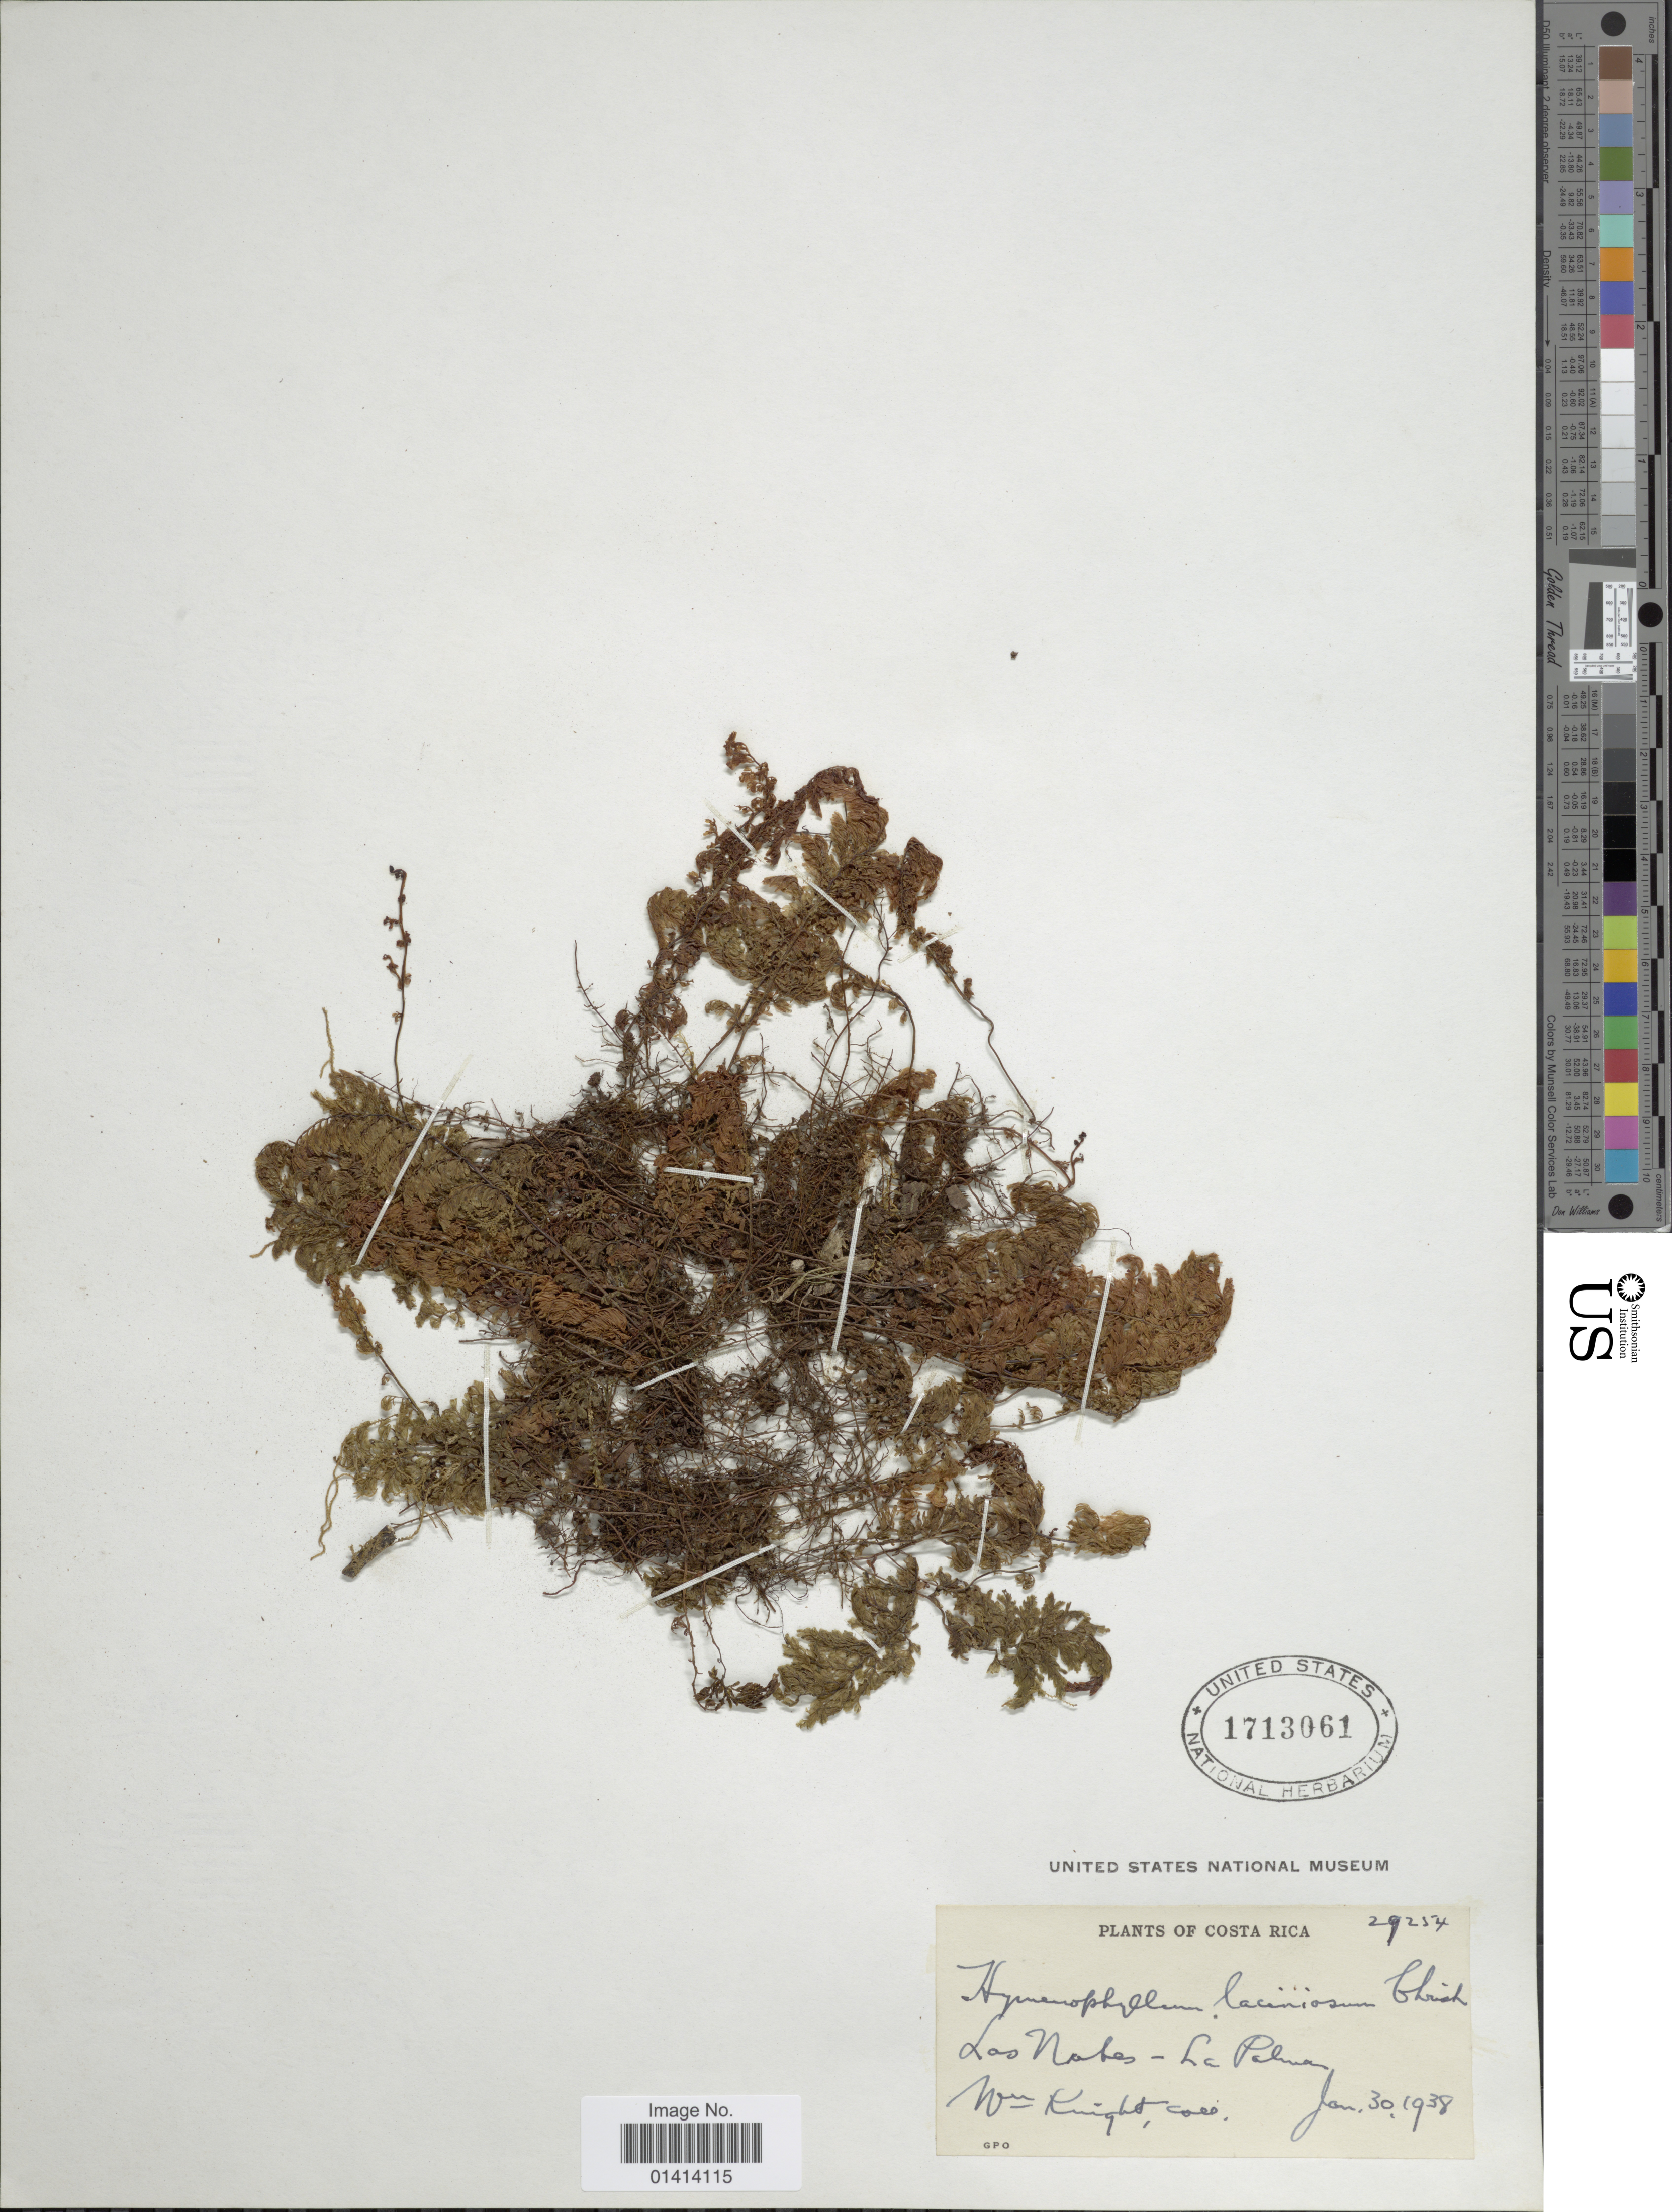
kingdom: Plantae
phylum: Tracheophyta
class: Polypodiopsida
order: Hymenophyllales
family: Hymenophyllaceae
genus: Hymenophyllum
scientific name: Hymenophyllum myriocarpum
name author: Hook.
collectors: W. Knight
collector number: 29254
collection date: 1938-01-30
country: Costa Rica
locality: Las Nubes - La Palma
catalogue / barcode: US 1713061